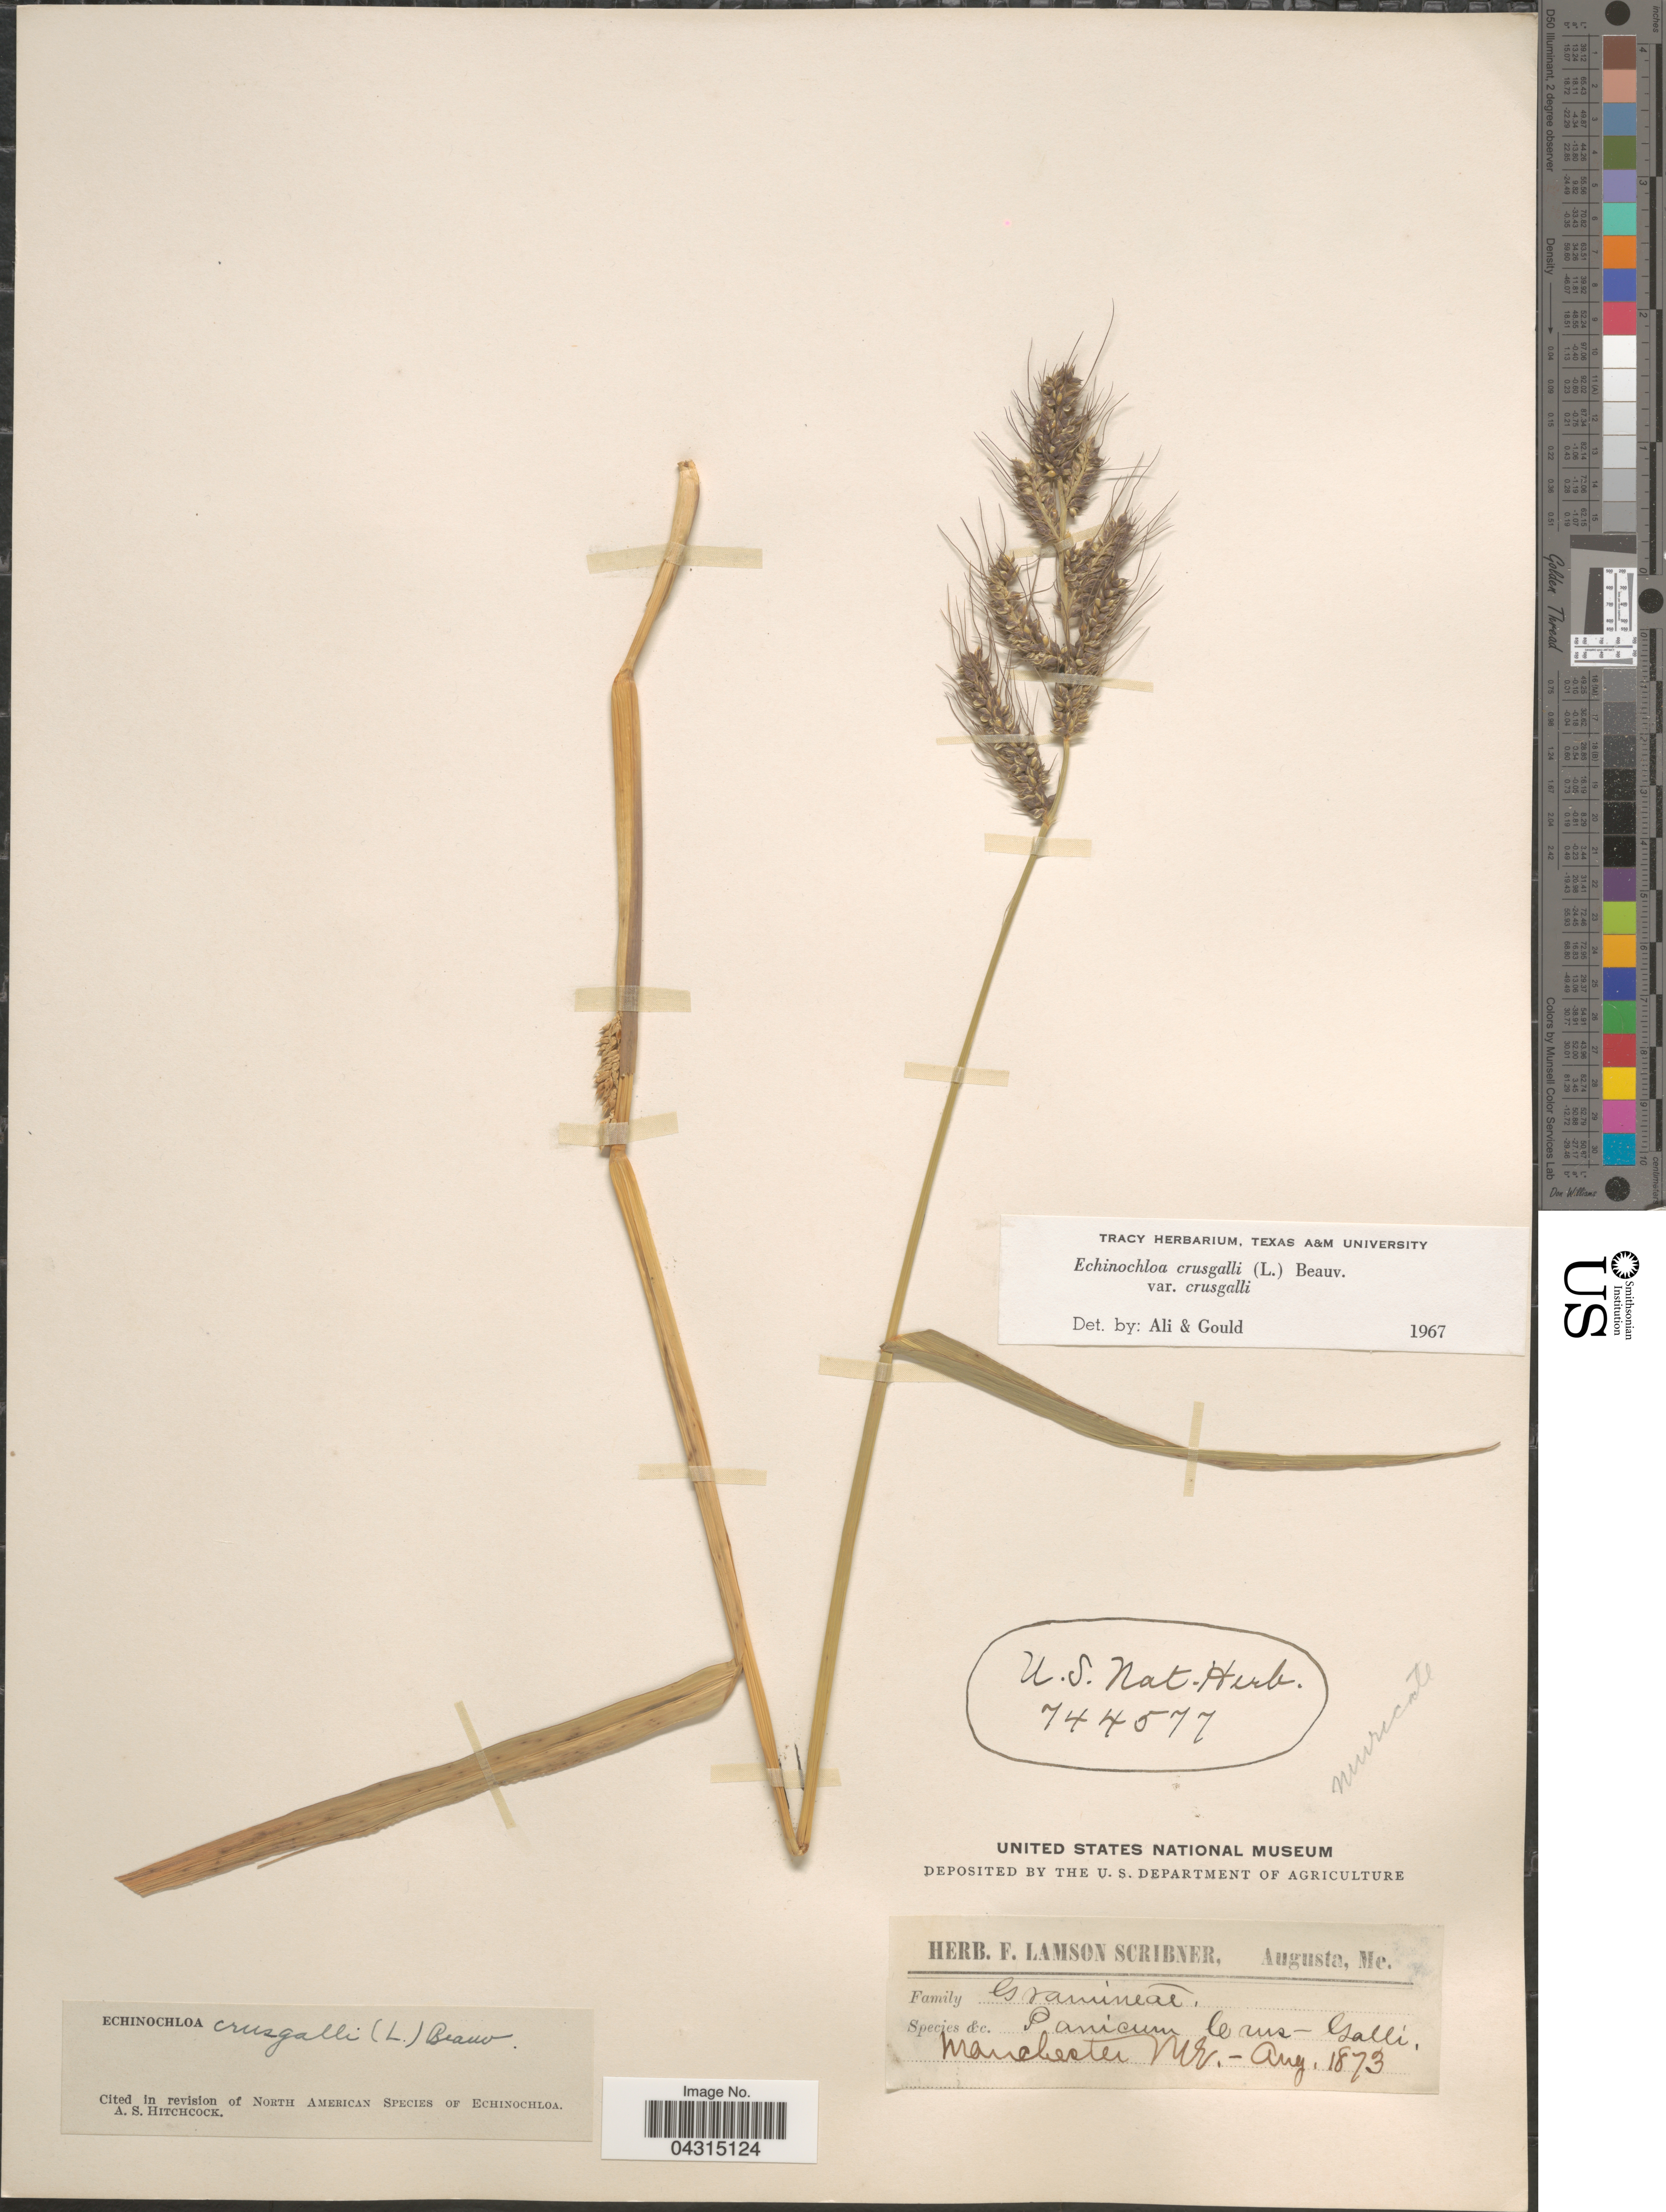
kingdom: Plantae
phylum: Tracheophyta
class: Liliopsida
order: Poales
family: Poaceae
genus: Echinochloa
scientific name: Echinochloa crus-galli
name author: (L.) P. Beauv.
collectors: ex herb. F. Lamson Scribner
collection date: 1873-08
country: United States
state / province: Maine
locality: Manchester.